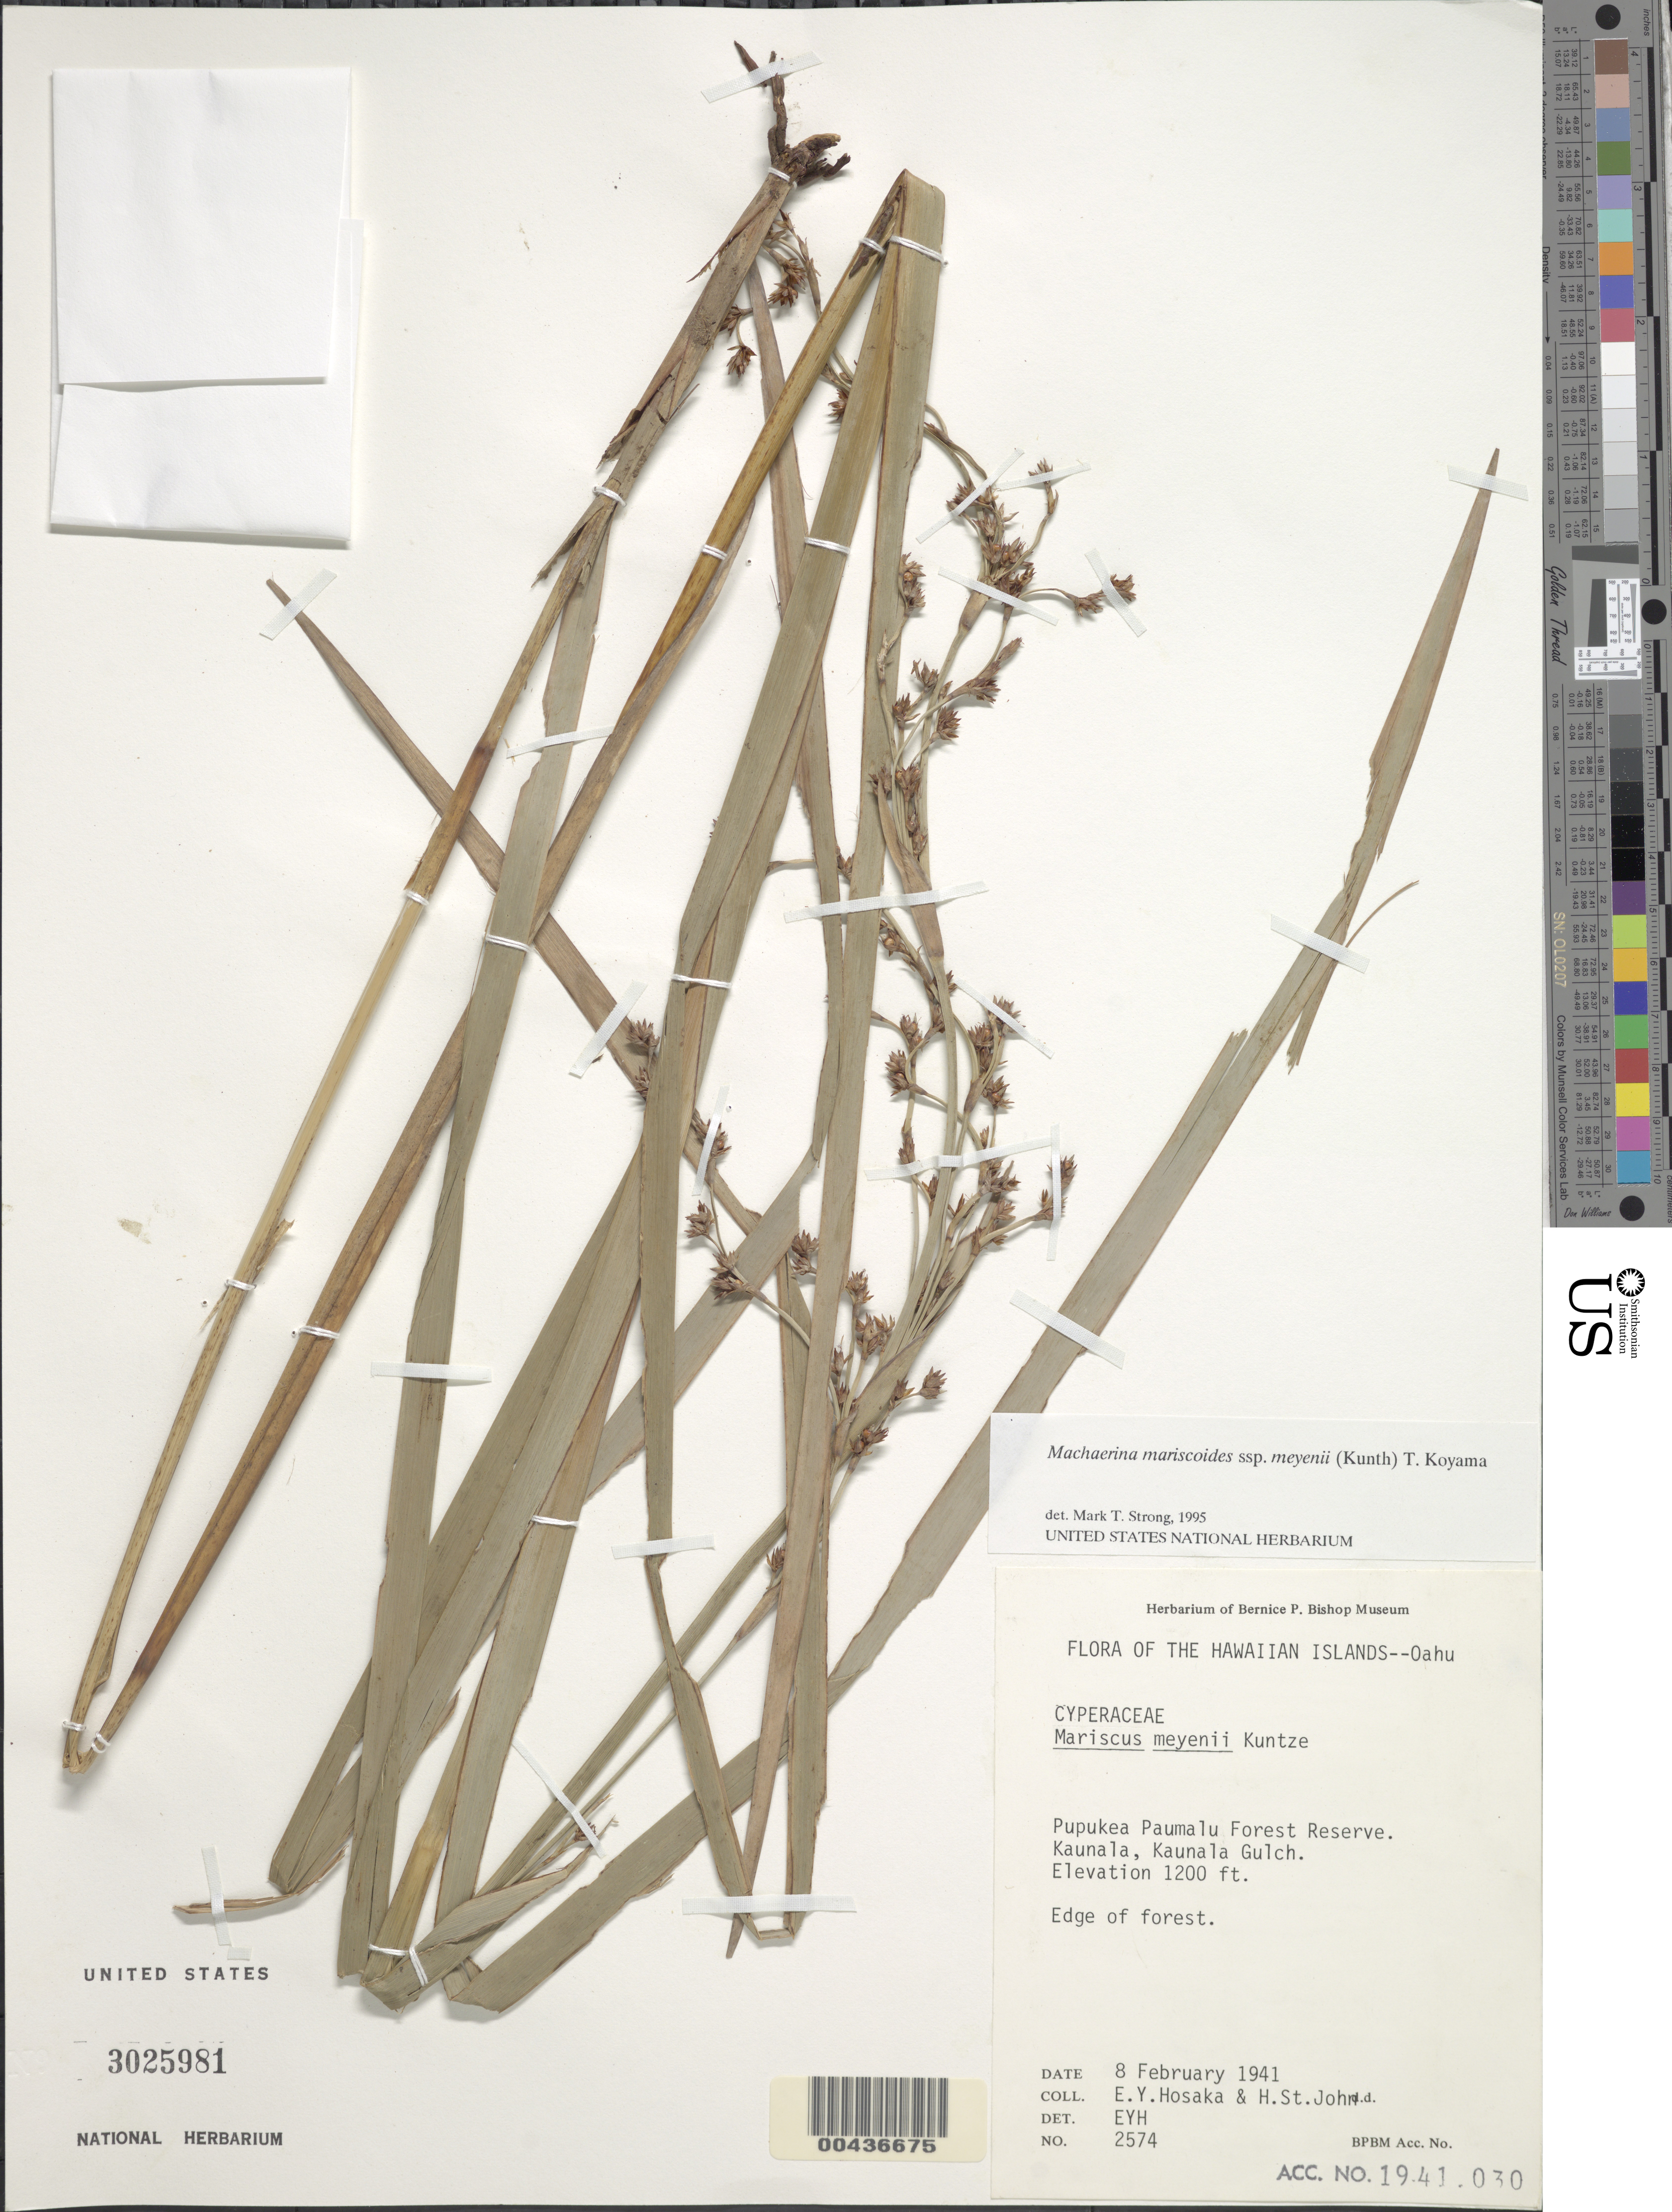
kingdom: Plantae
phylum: Tracheophyta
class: Liliopsida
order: Poales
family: Cyperaceae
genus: Machaerina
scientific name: Machaerina mariscoides subsp. meyenii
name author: (Kunth) T. Koyama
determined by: Strong, M. T., (US), Smithsonian Institution - National Museum of Natural History (UNITED STATES)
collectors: E. Y. Hosaka & H. St. John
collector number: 2574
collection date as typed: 8 Feb 1941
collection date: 1941-02-08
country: United States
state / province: Hawaii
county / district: Honolulu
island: Oahu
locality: Pupukea Paumalu Forest Reserve; Kaunala, Kaunala Gulch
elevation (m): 366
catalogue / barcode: US 3025981